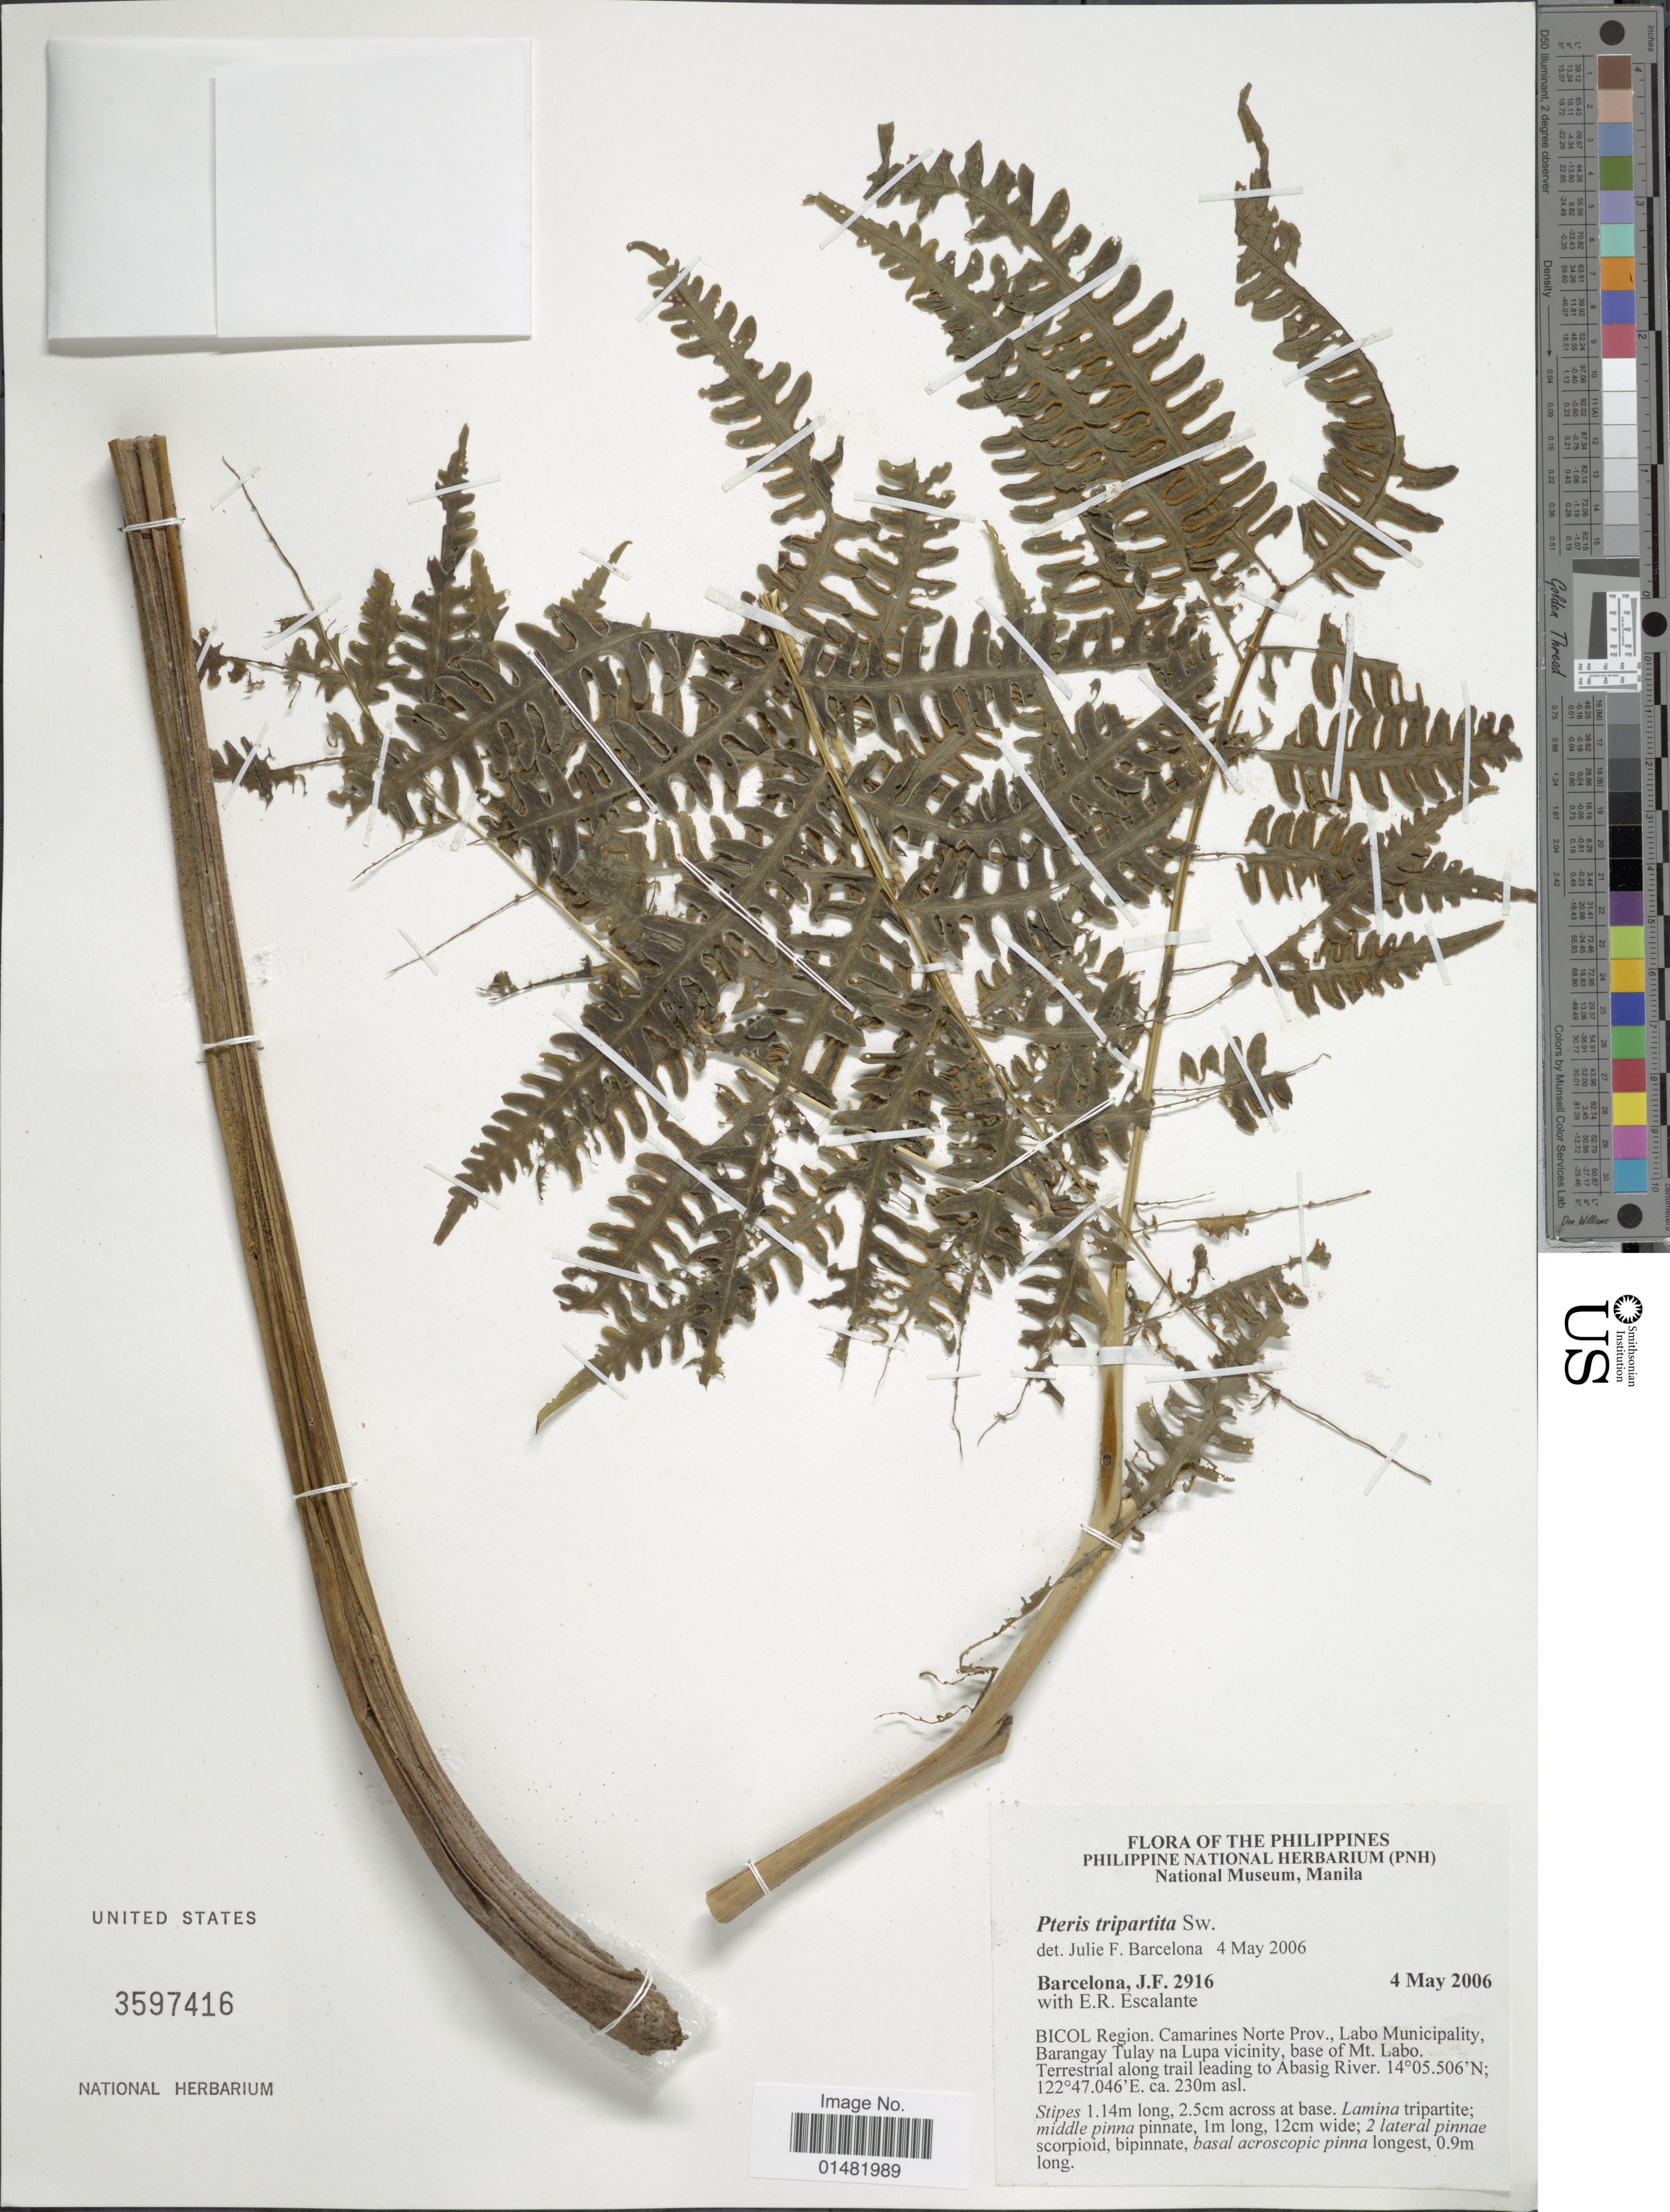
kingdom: Plantae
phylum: Tracheophyta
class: Polypodiopsida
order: Polypodiales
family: Pteridaceae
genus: Pteris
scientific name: Pteris tripartita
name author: Sw.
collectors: J. F. Barcelona & E. Escalante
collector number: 2916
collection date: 2006-05-04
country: Philippines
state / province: Bicol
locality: Bicol Region. Camarines Norte Prov., Labo Municipality, Barangay Tulay na Lupa vicinity, base of Mt. Labo. Terrestrial along trail leading to Abasig River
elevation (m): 230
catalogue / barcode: US 3597416